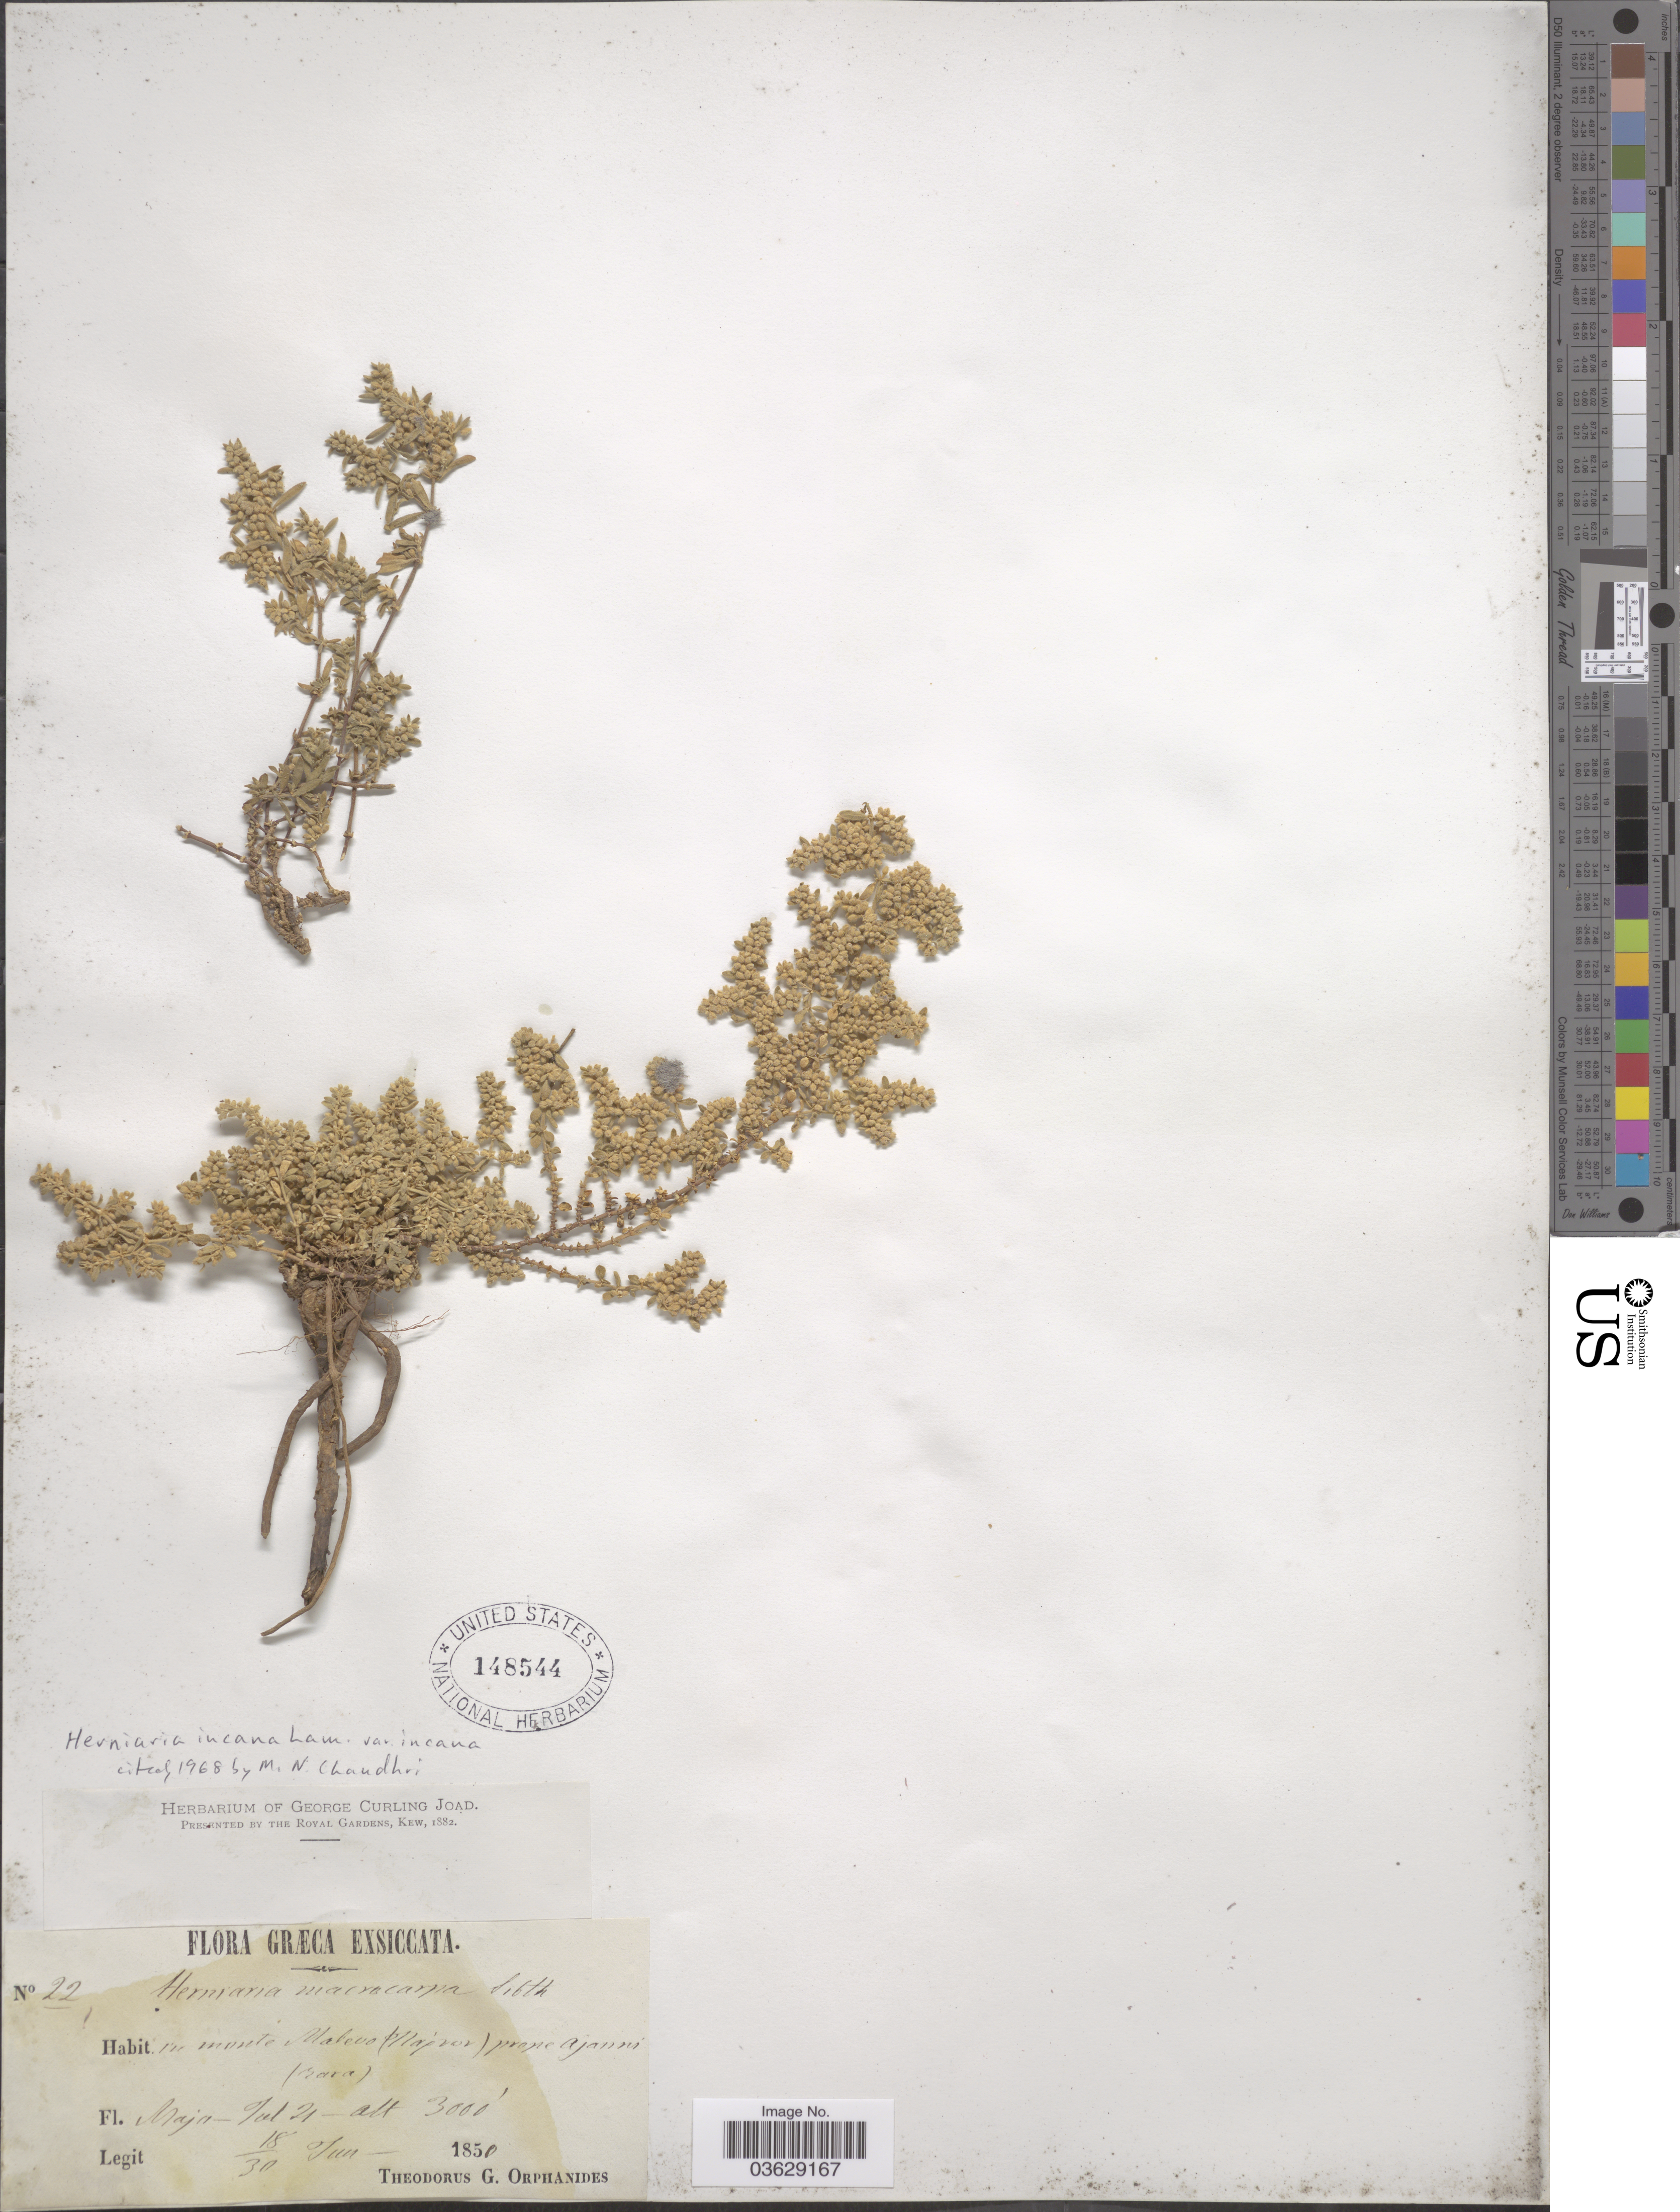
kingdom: Plantae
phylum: Tracheophyta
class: Magnoliopsida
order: Caryophyllales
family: Caryophyllaceae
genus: Herniaria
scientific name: Herniaria incana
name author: Lam.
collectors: T. G. Orphanides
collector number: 22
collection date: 1850-06-18/1850-06-30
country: Greece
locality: Græca. In monte Malevo (Parnon) prope Ajanni.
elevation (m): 914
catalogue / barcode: US 148544